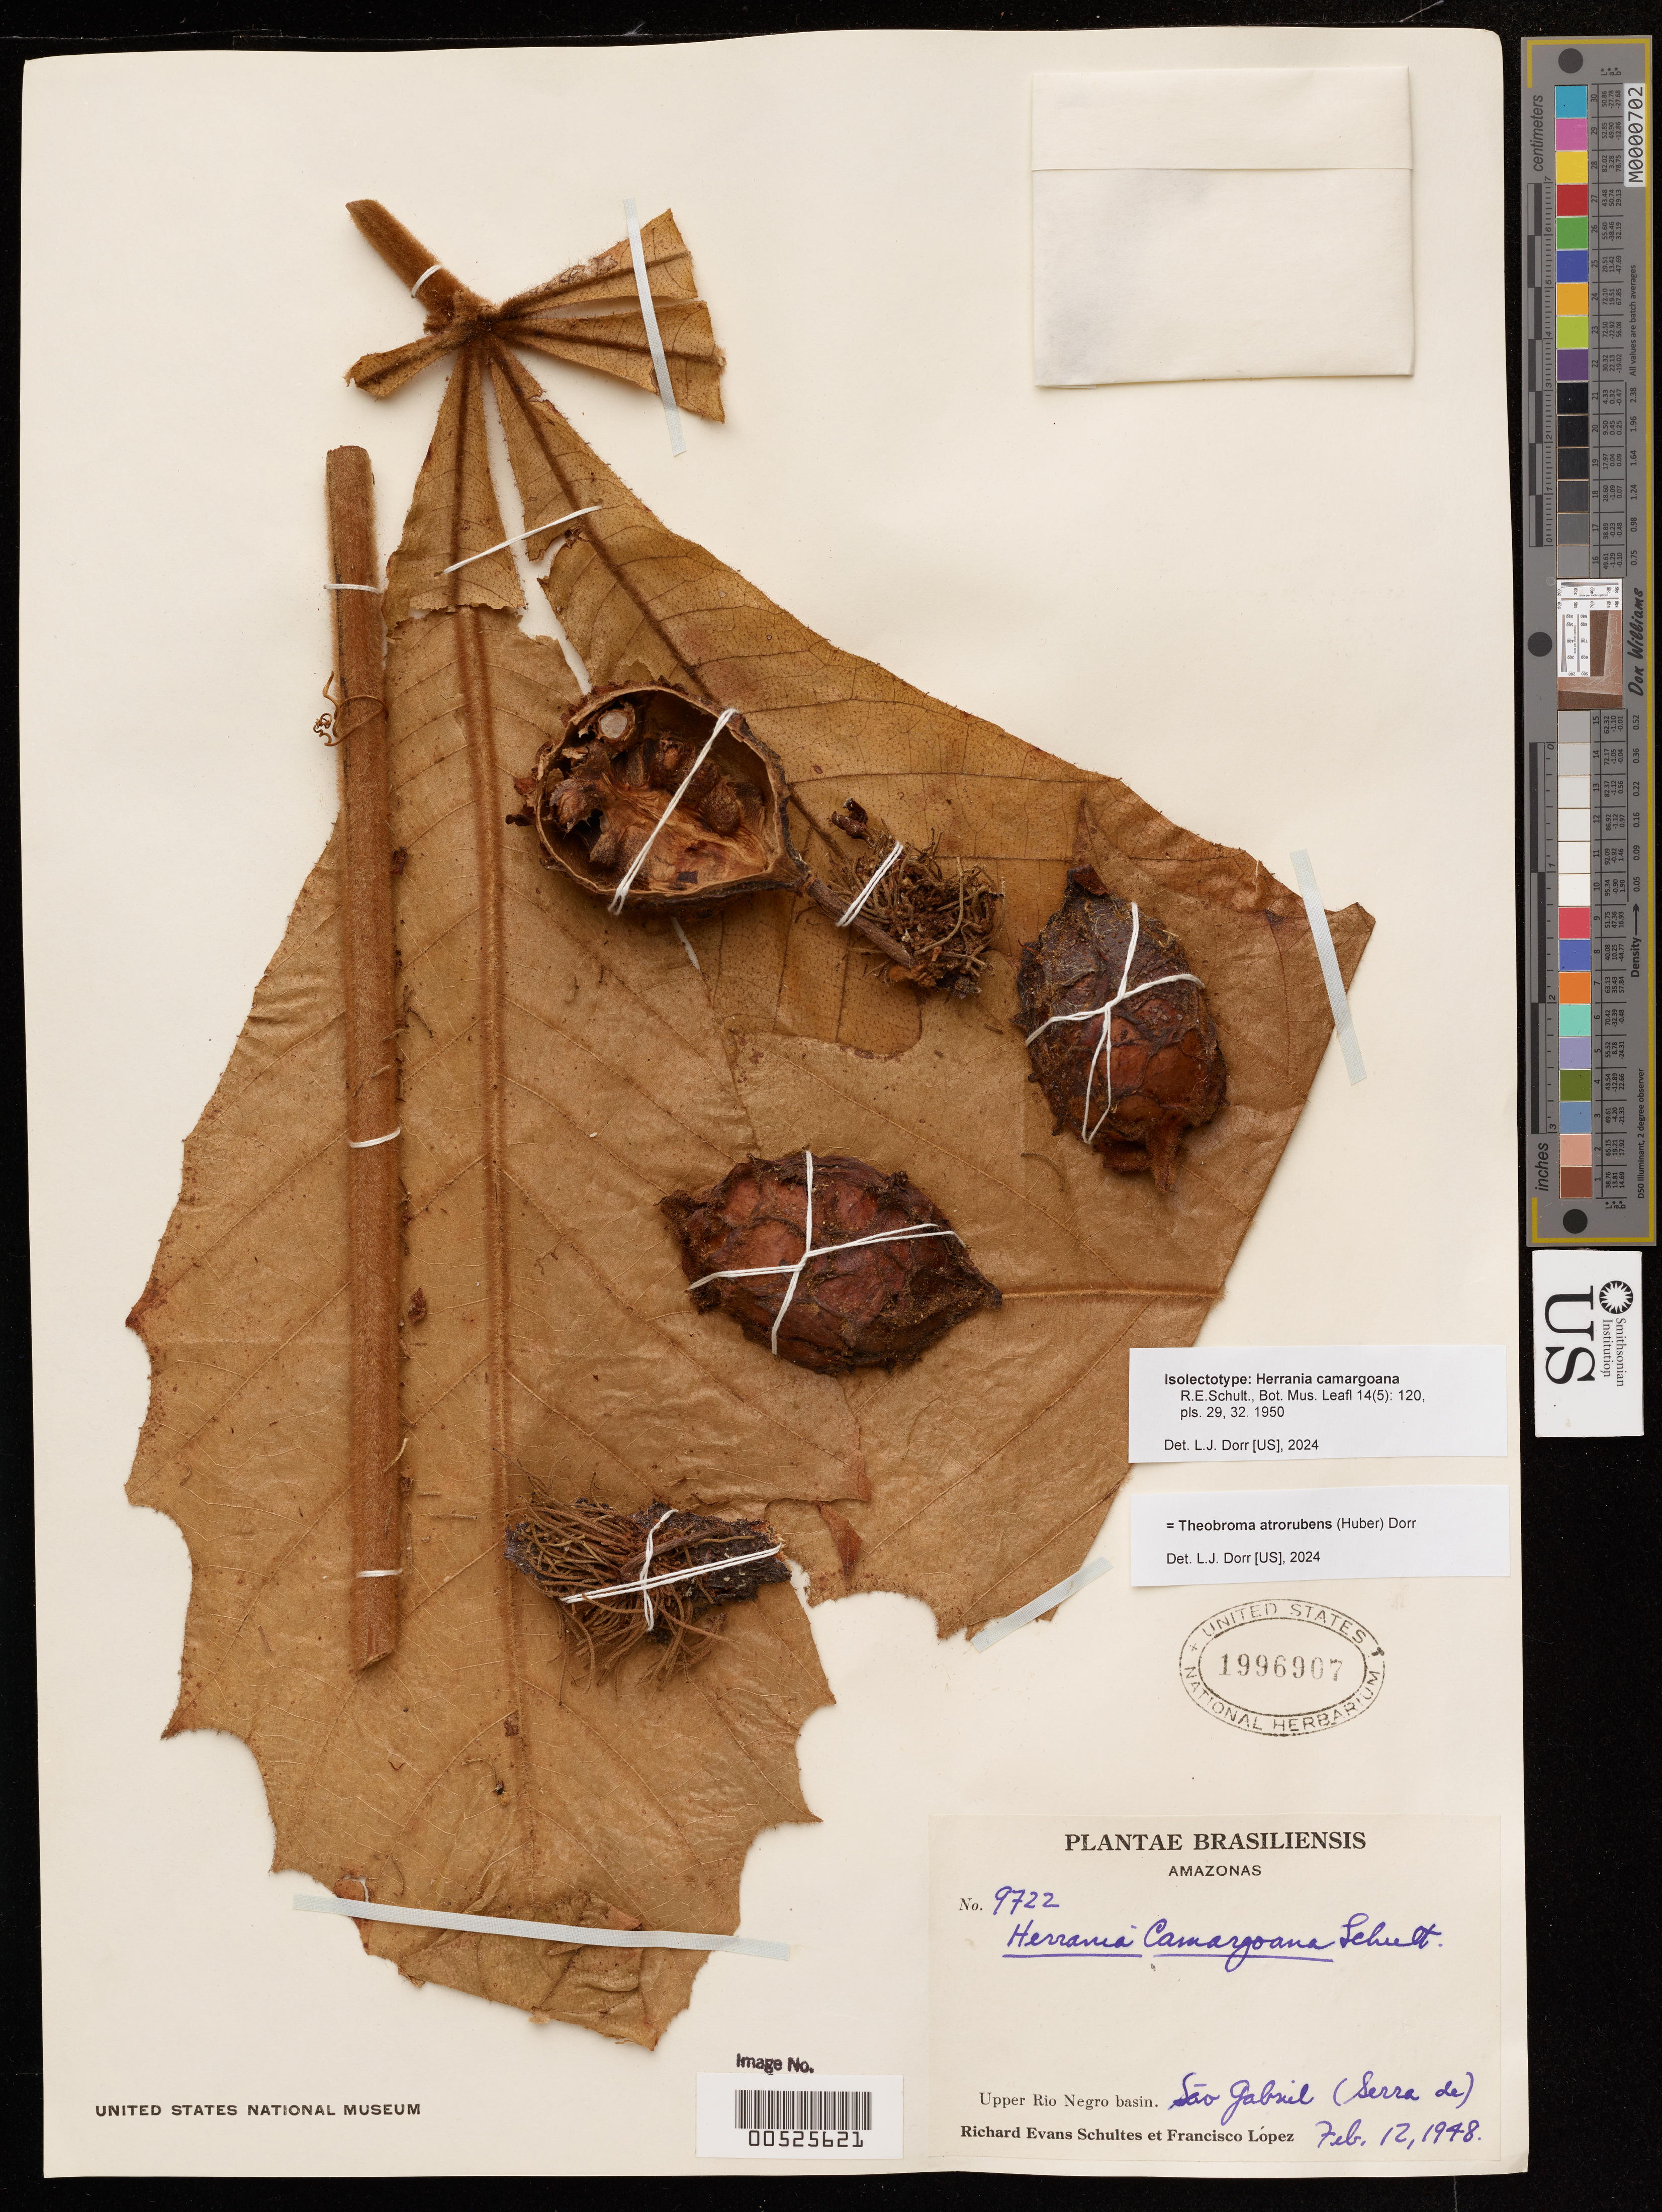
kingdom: Plantae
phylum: Tracheophyta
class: Magnoliopsida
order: Malvales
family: Malvaceae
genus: Herrania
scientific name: Herrania camargoana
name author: R.E. Schult.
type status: Isolectotype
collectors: R. E. Schultes & F. López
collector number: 9722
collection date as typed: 12 Feb 1948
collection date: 1948-02-12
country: Brazil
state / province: Amazonas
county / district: São Gabriel da Cachoeira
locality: Upper Rio Negro basin, Serra de Sao Gabriel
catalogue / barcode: US 1996907